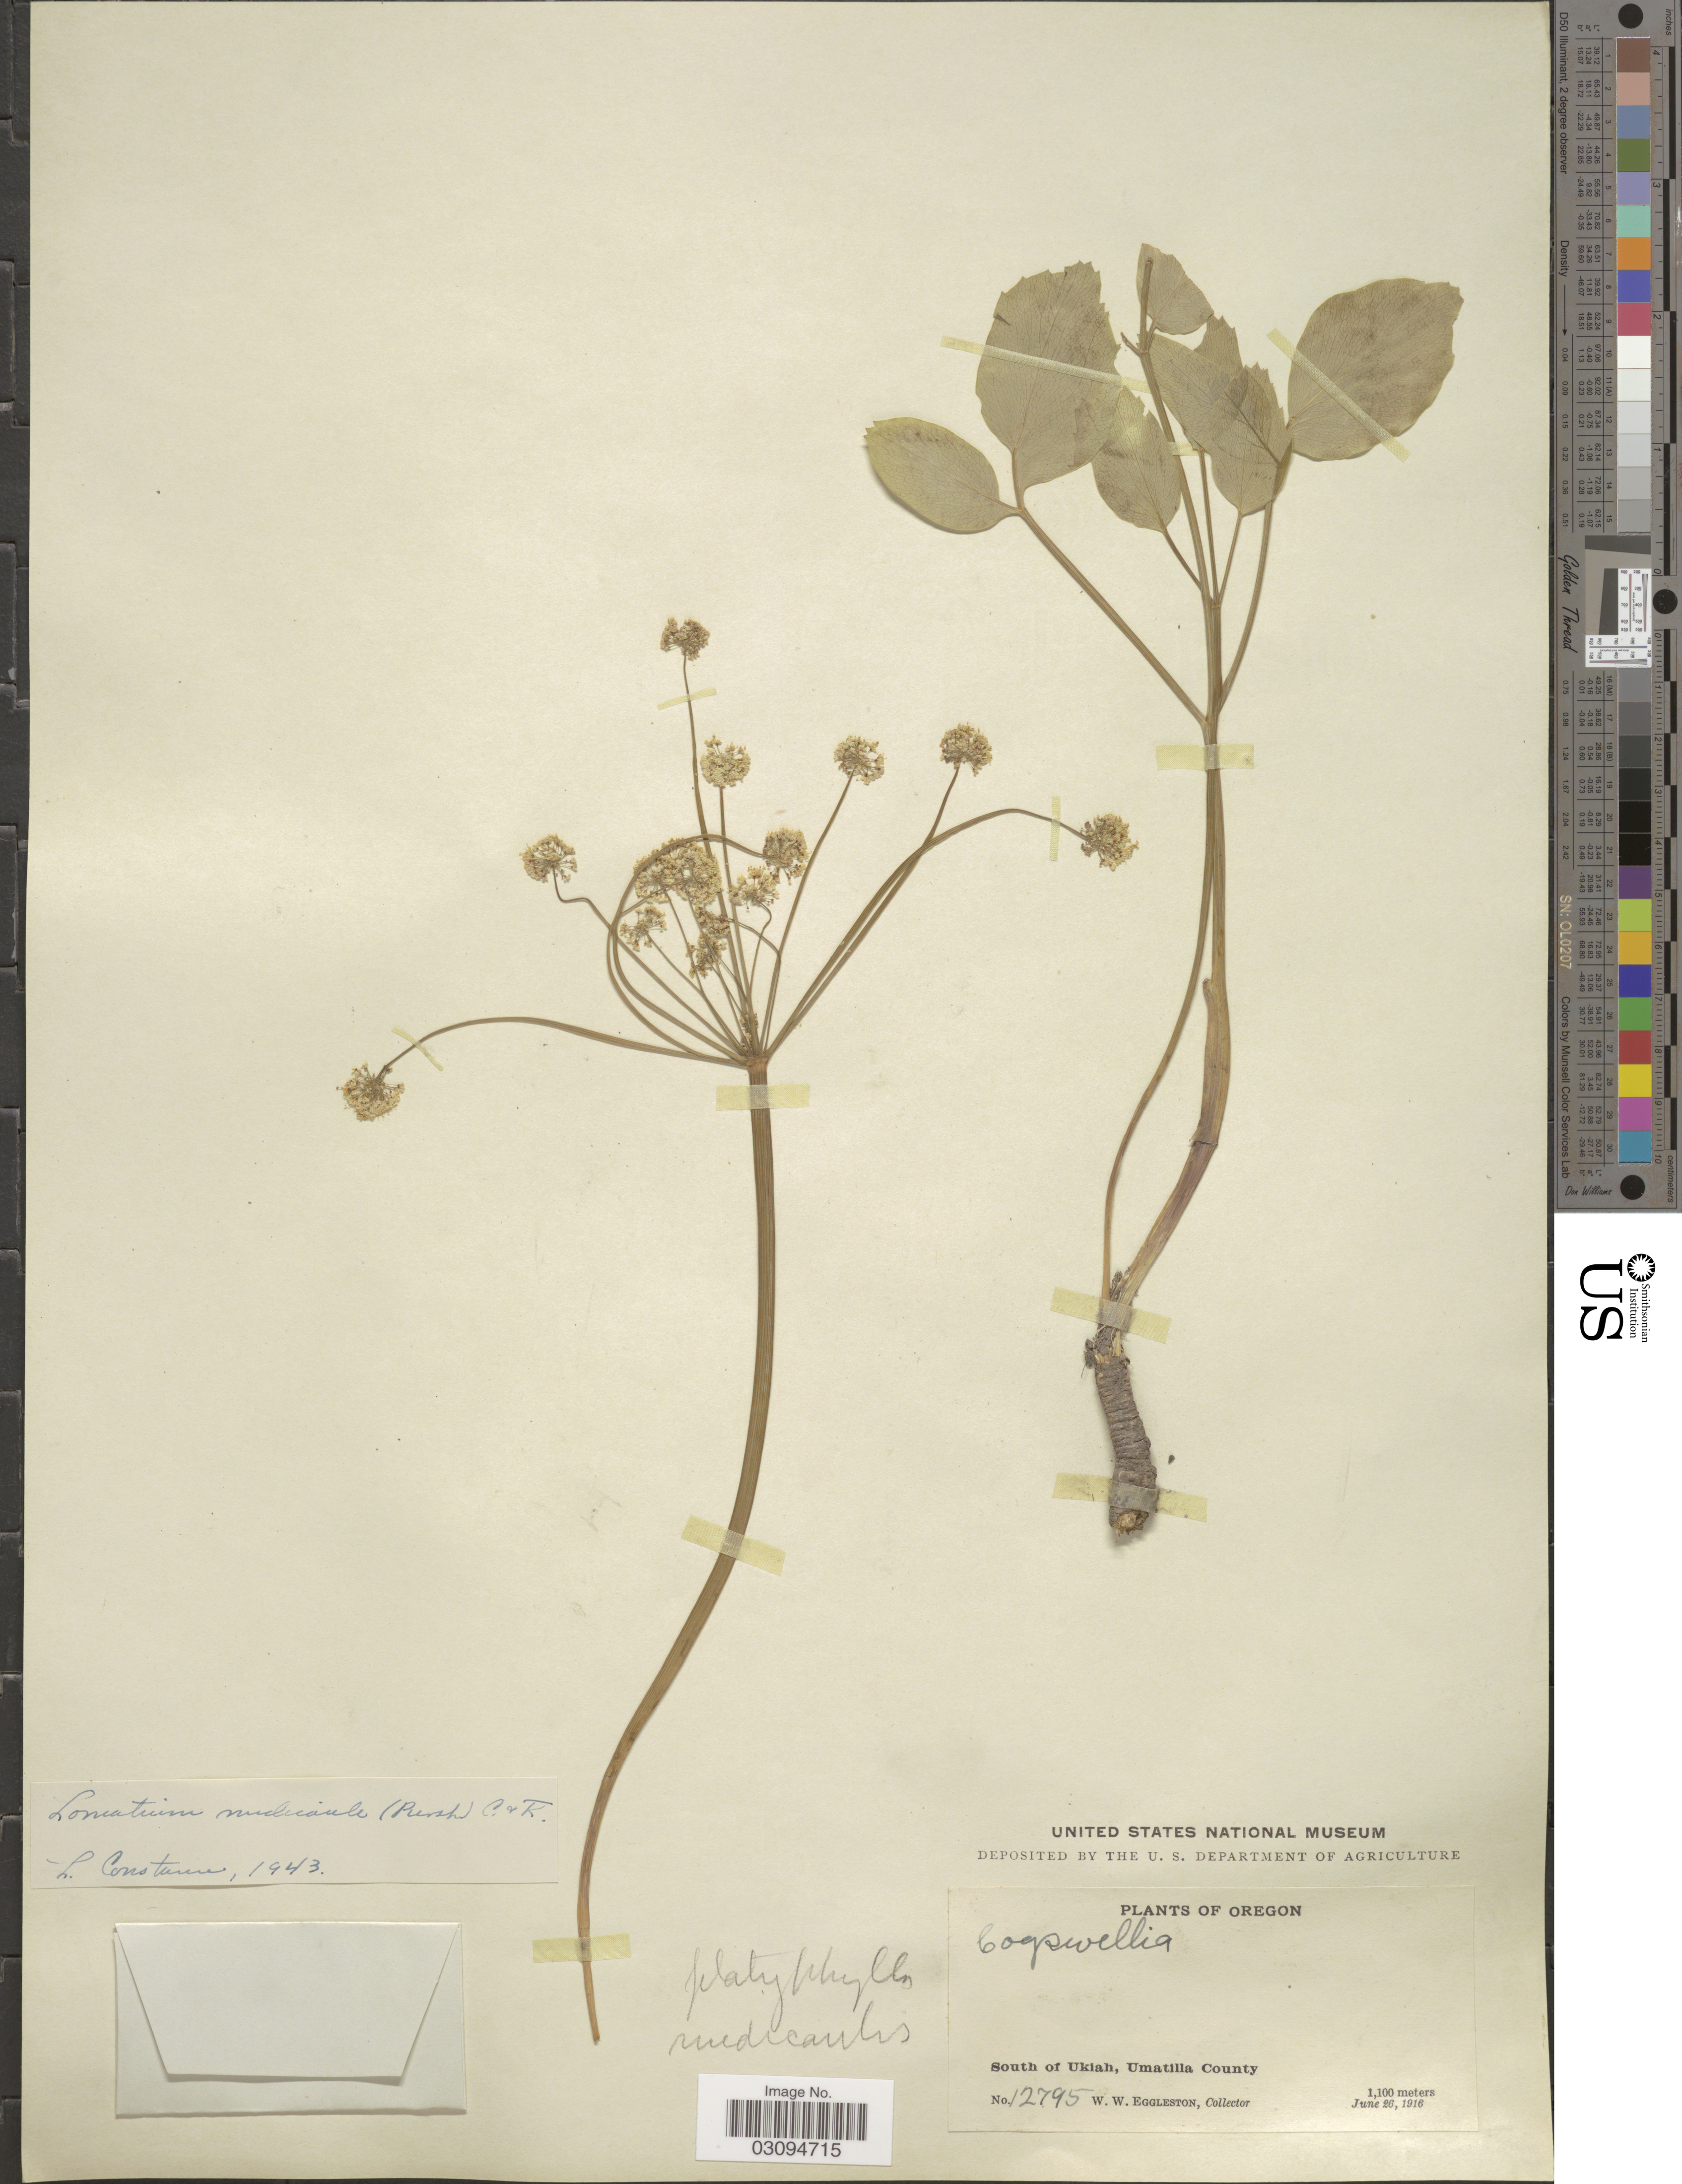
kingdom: Plantae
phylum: Tracheophyta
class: Magnoliopsida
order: Apiales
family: Apiaceae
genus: Lomatium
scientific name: Lomatium nudicaule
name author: (Pursh) J.M. Coult. & Rose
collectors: W. W. Eggleston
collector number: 12795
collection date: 1916-06-26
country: United States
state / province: Oregon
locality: South of Ukiah, Umatilla County.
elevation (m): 1100